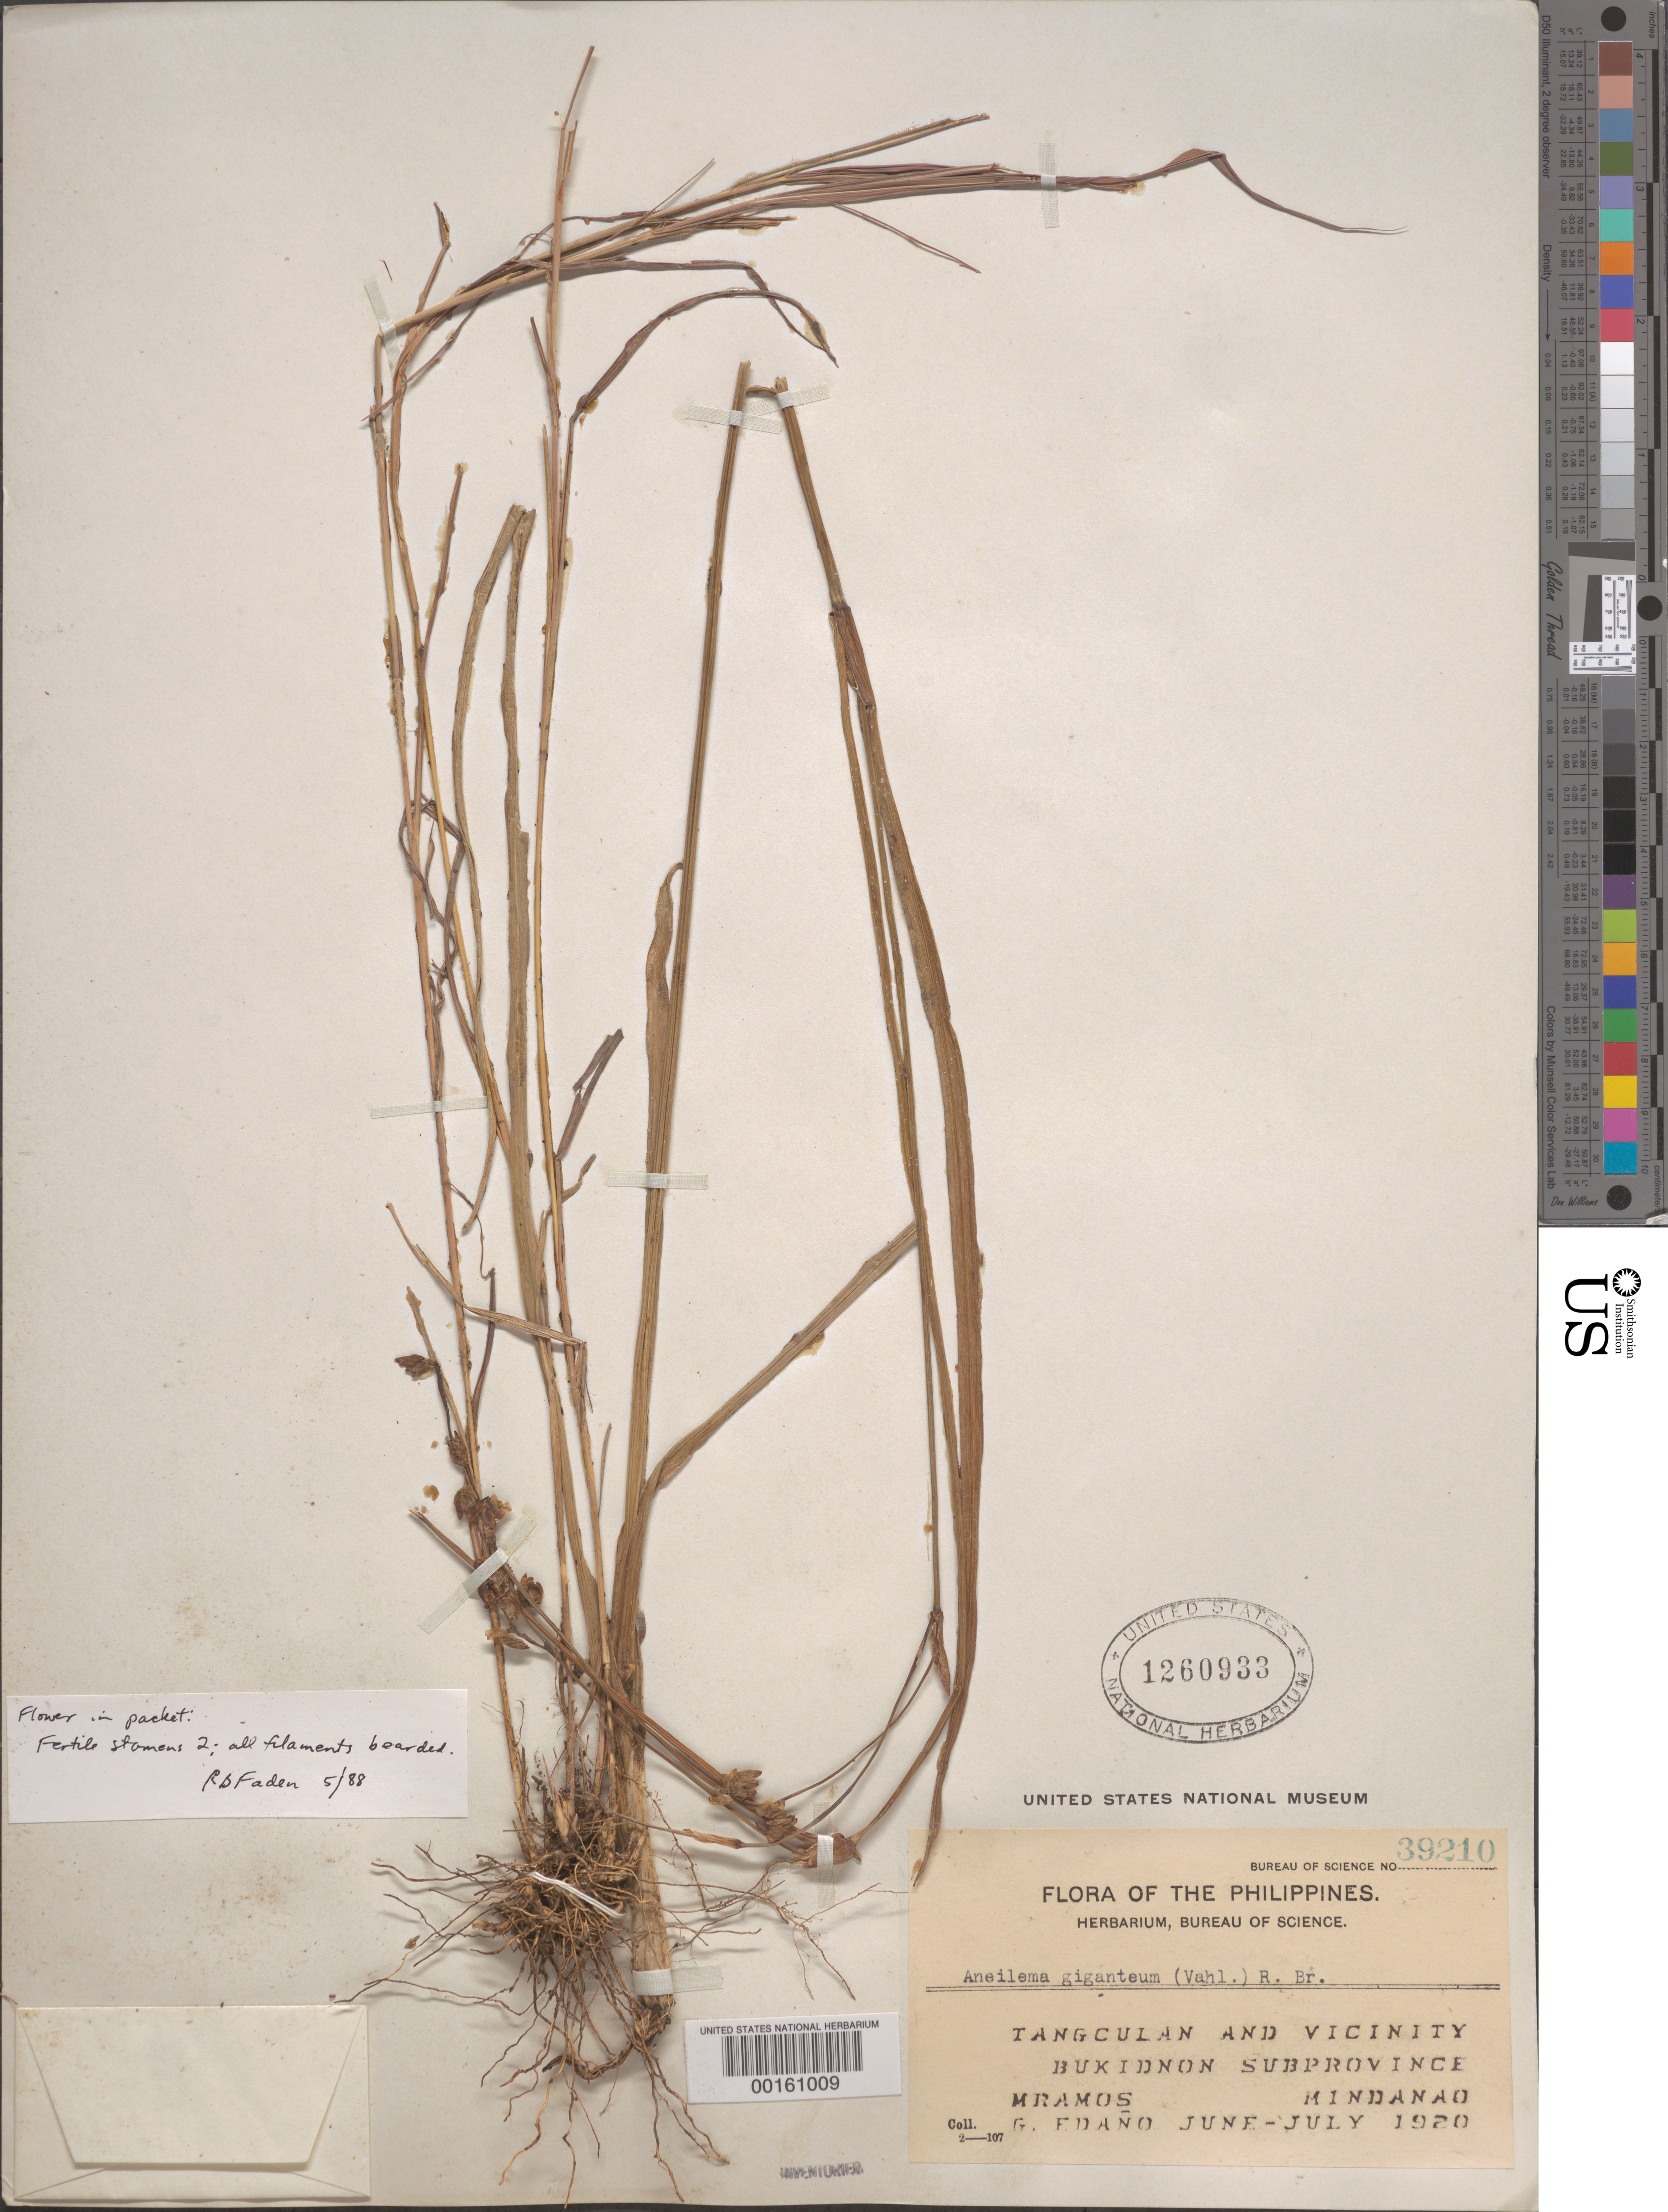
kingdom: Plantae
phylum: Tracheophyta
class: Liliopsida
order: Commelinales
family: Commelinaceae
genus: Murdannia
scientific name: Murdannia gigantea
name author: (Vahl) G. Brückn.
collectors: M. Ramos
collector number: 39210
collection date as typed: Jun 1920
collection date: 1920-06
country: Philippines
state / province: Northern Mindanao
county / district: Bukidnon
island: Mindanao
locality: Tangculan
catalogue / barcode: US 1260933